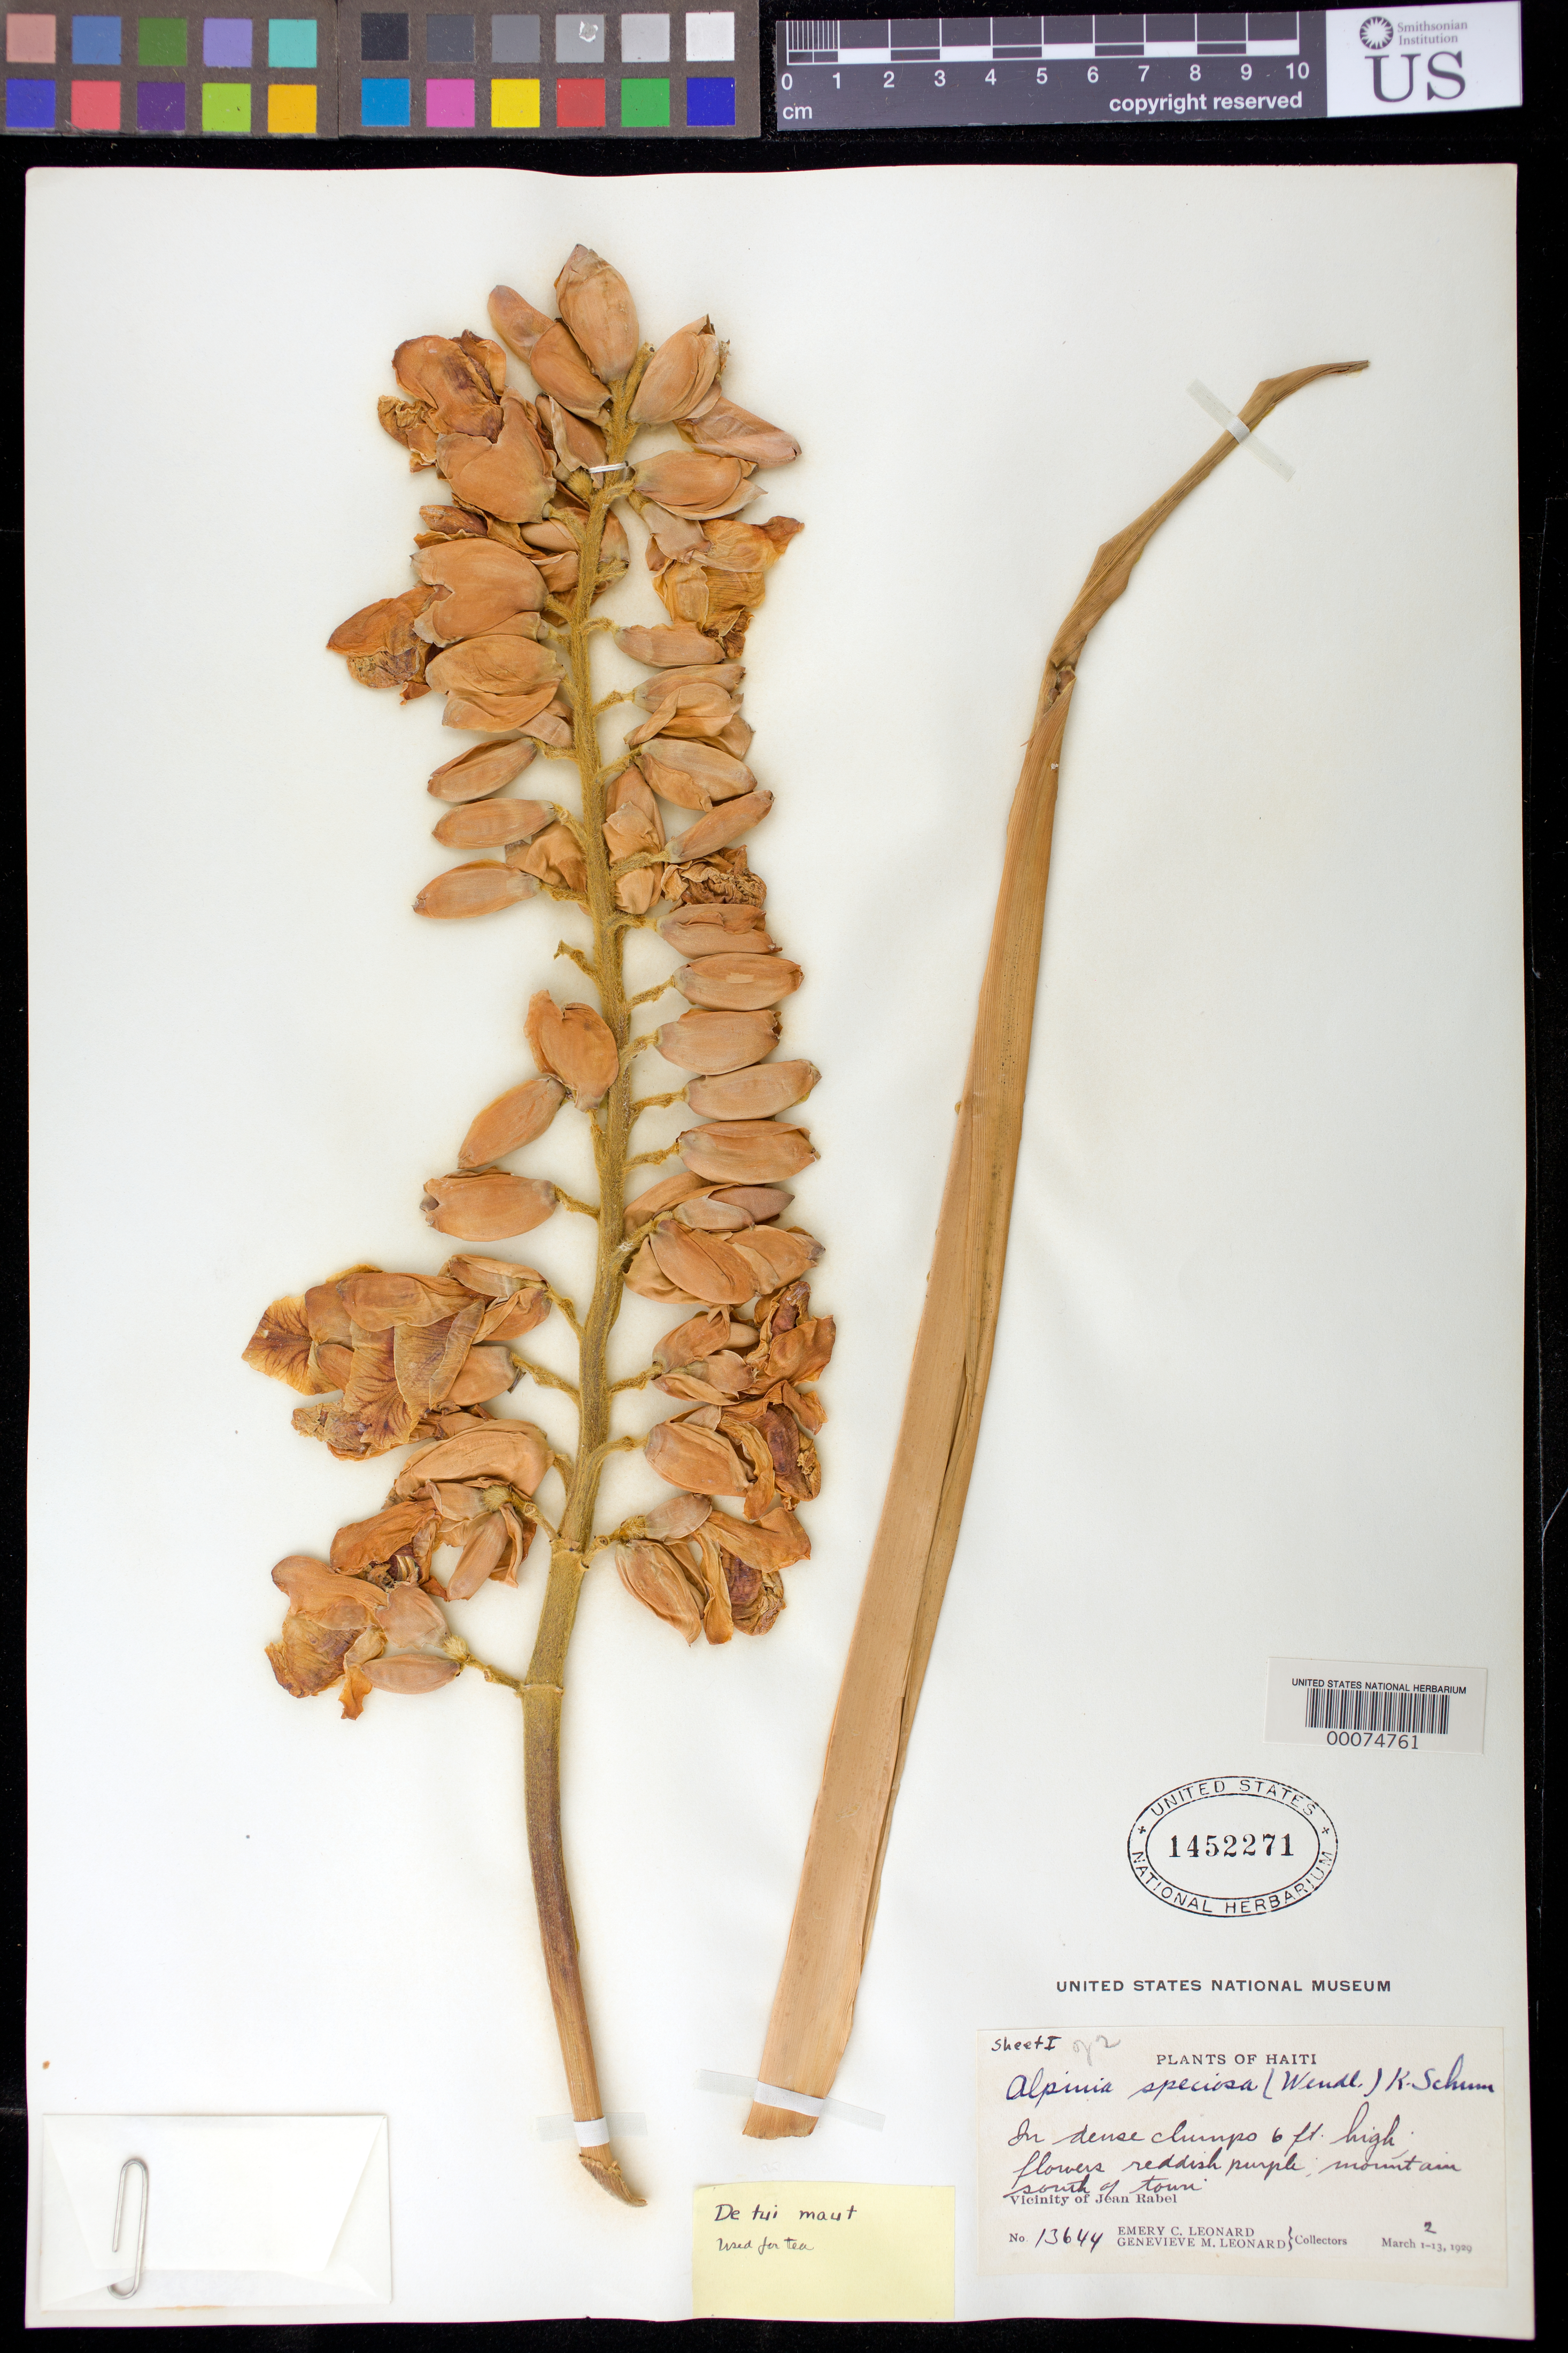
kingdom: Plantae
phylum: Tracheophyta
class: Liliopsida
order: Zingiberales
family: Zingiberaceae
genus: Alpinia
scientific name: Alpinia zerumbet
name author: (Pers.) B.L. Burtt & R.M. Sm.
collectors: E. C. Leonard & G. M. Leonard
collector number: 13644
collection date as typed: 02 Mar 1929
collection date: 1929-03-02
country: Haiti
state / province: Nord-Ouest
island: Hispaniola Island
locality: Vicinity of jean rabel, mountain s of town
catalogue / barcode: US 1452271